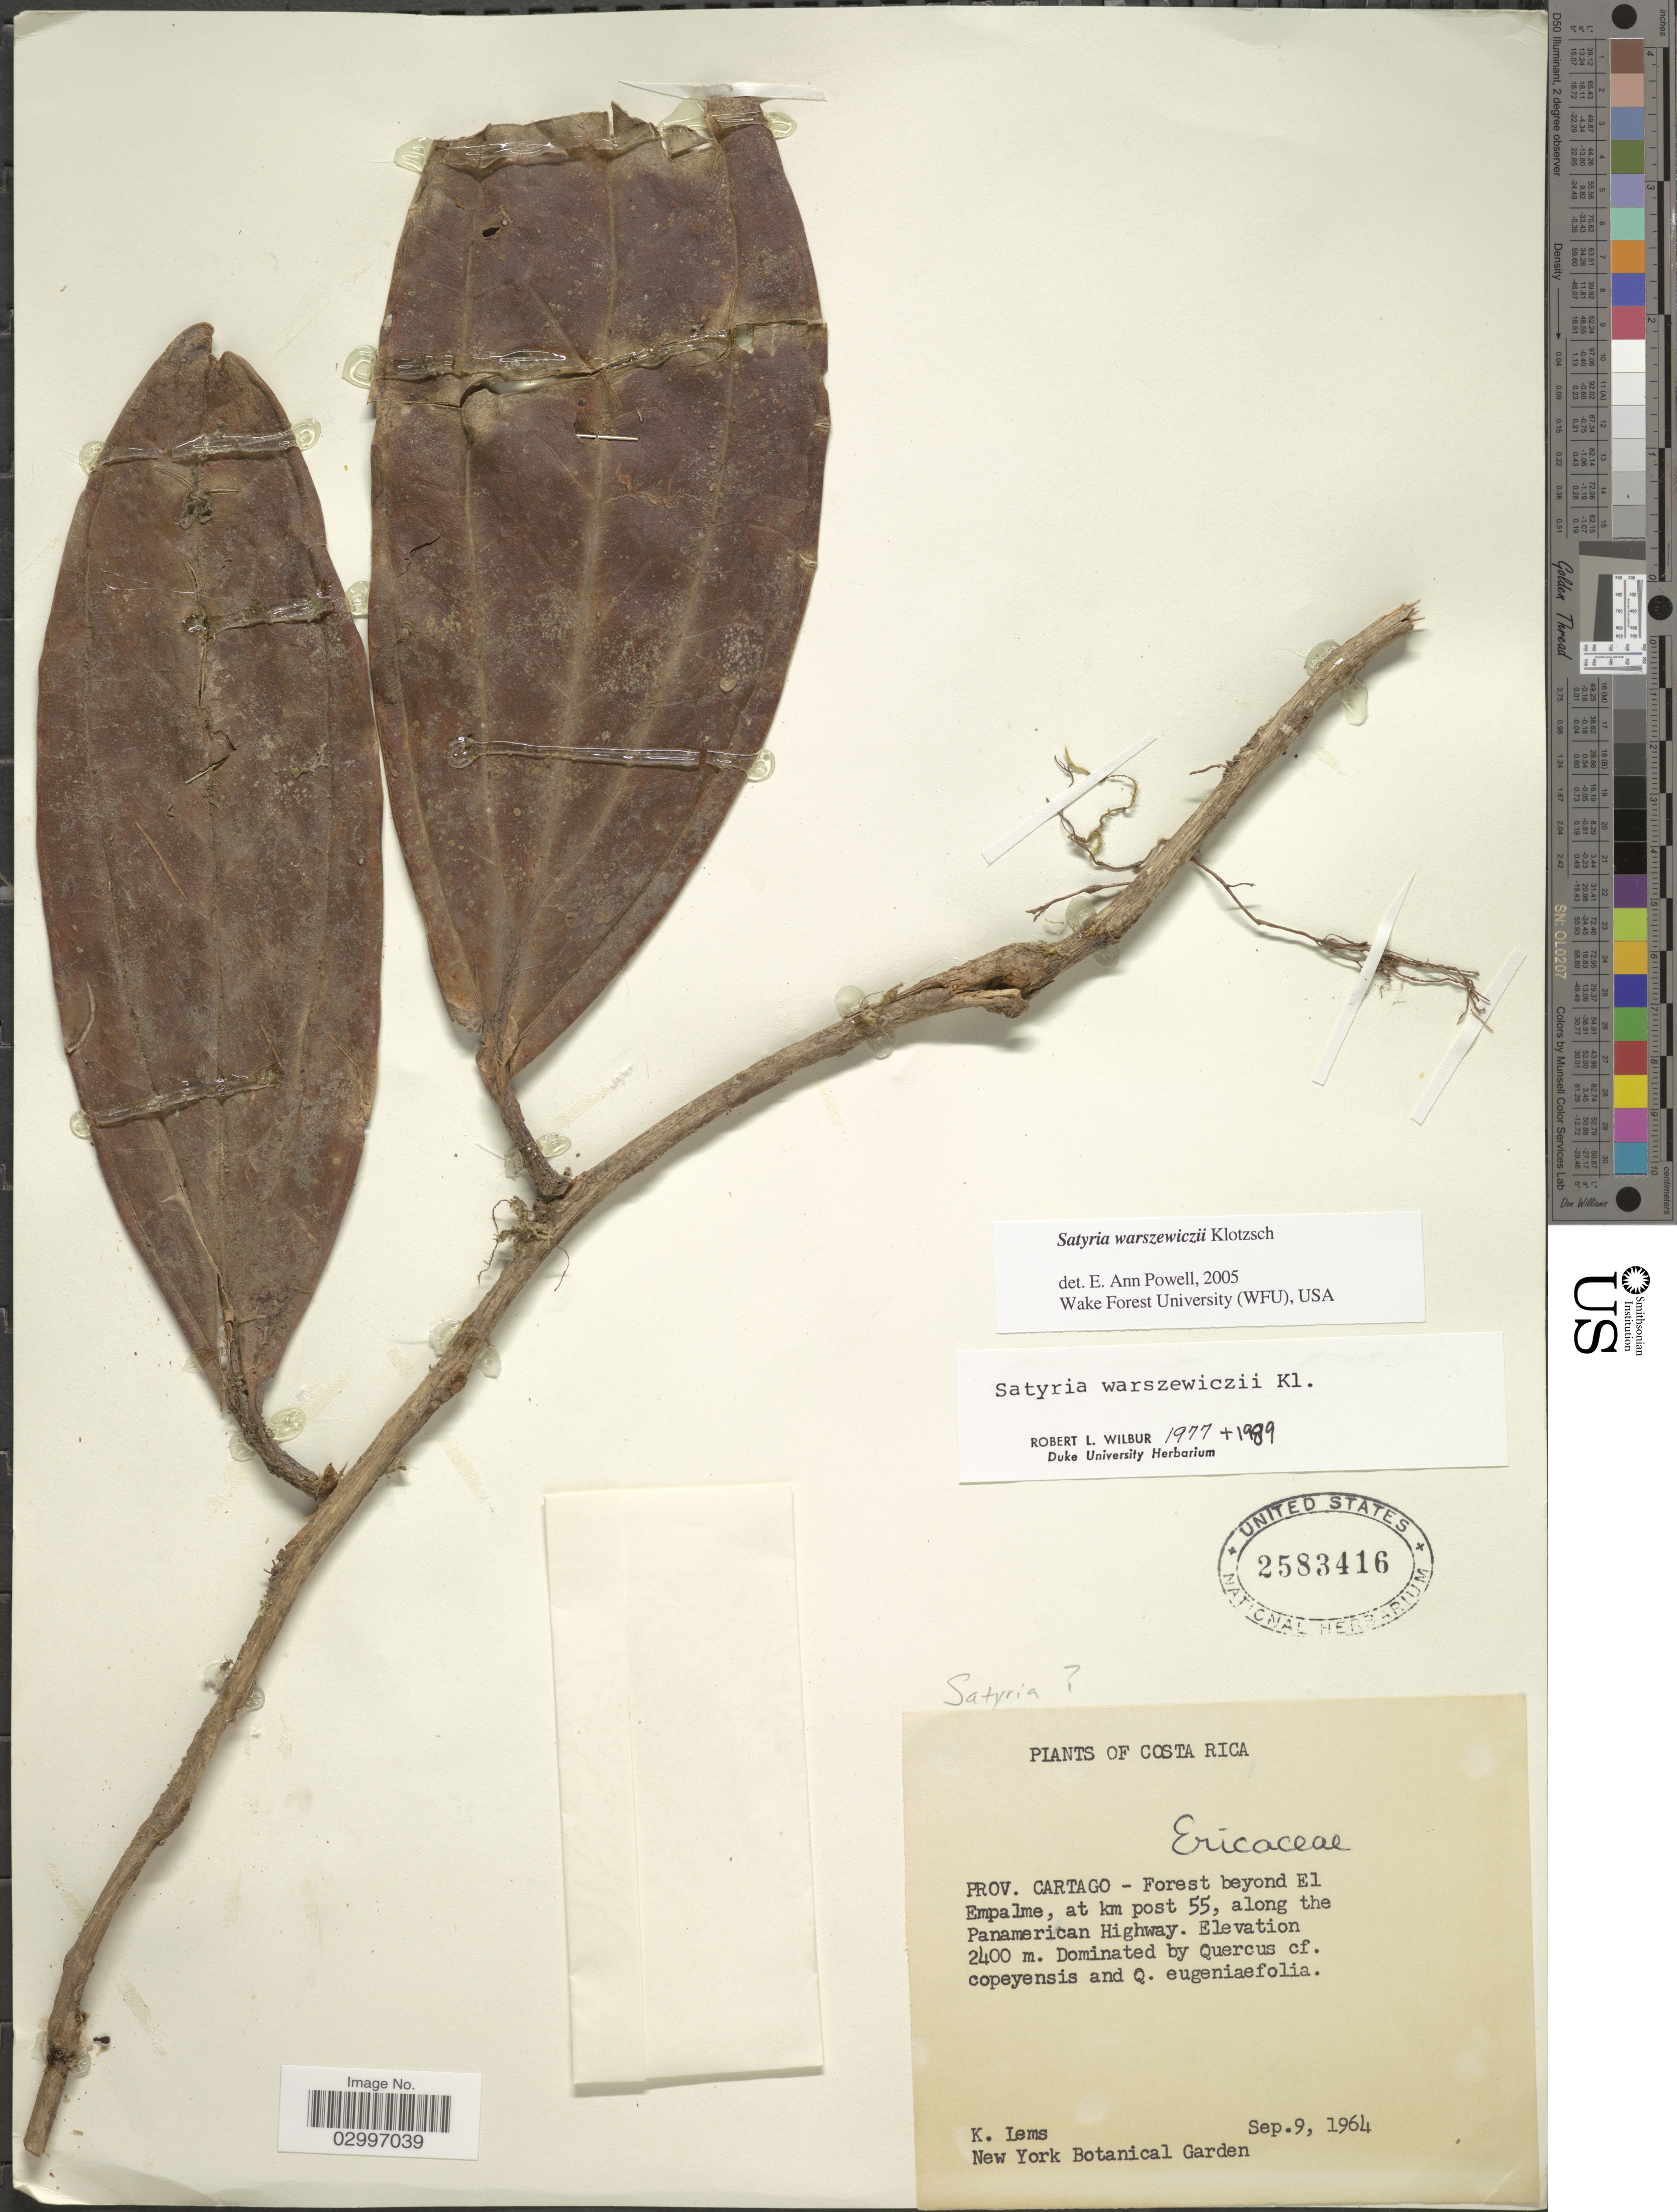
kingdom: Plantae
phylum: Tracheophyta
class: Magnoliopsida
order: Ericales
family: Ericaceae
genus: Satyria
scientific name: Satyria warszewiczii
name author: Klotzsch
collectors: K. Lems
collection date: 1964-09-09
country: Costa Rica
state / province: Cartago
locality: Forest beyond El Empalme, at km post 55, along the Panamerican Highway.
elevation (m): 2400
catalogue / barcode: US 2583416